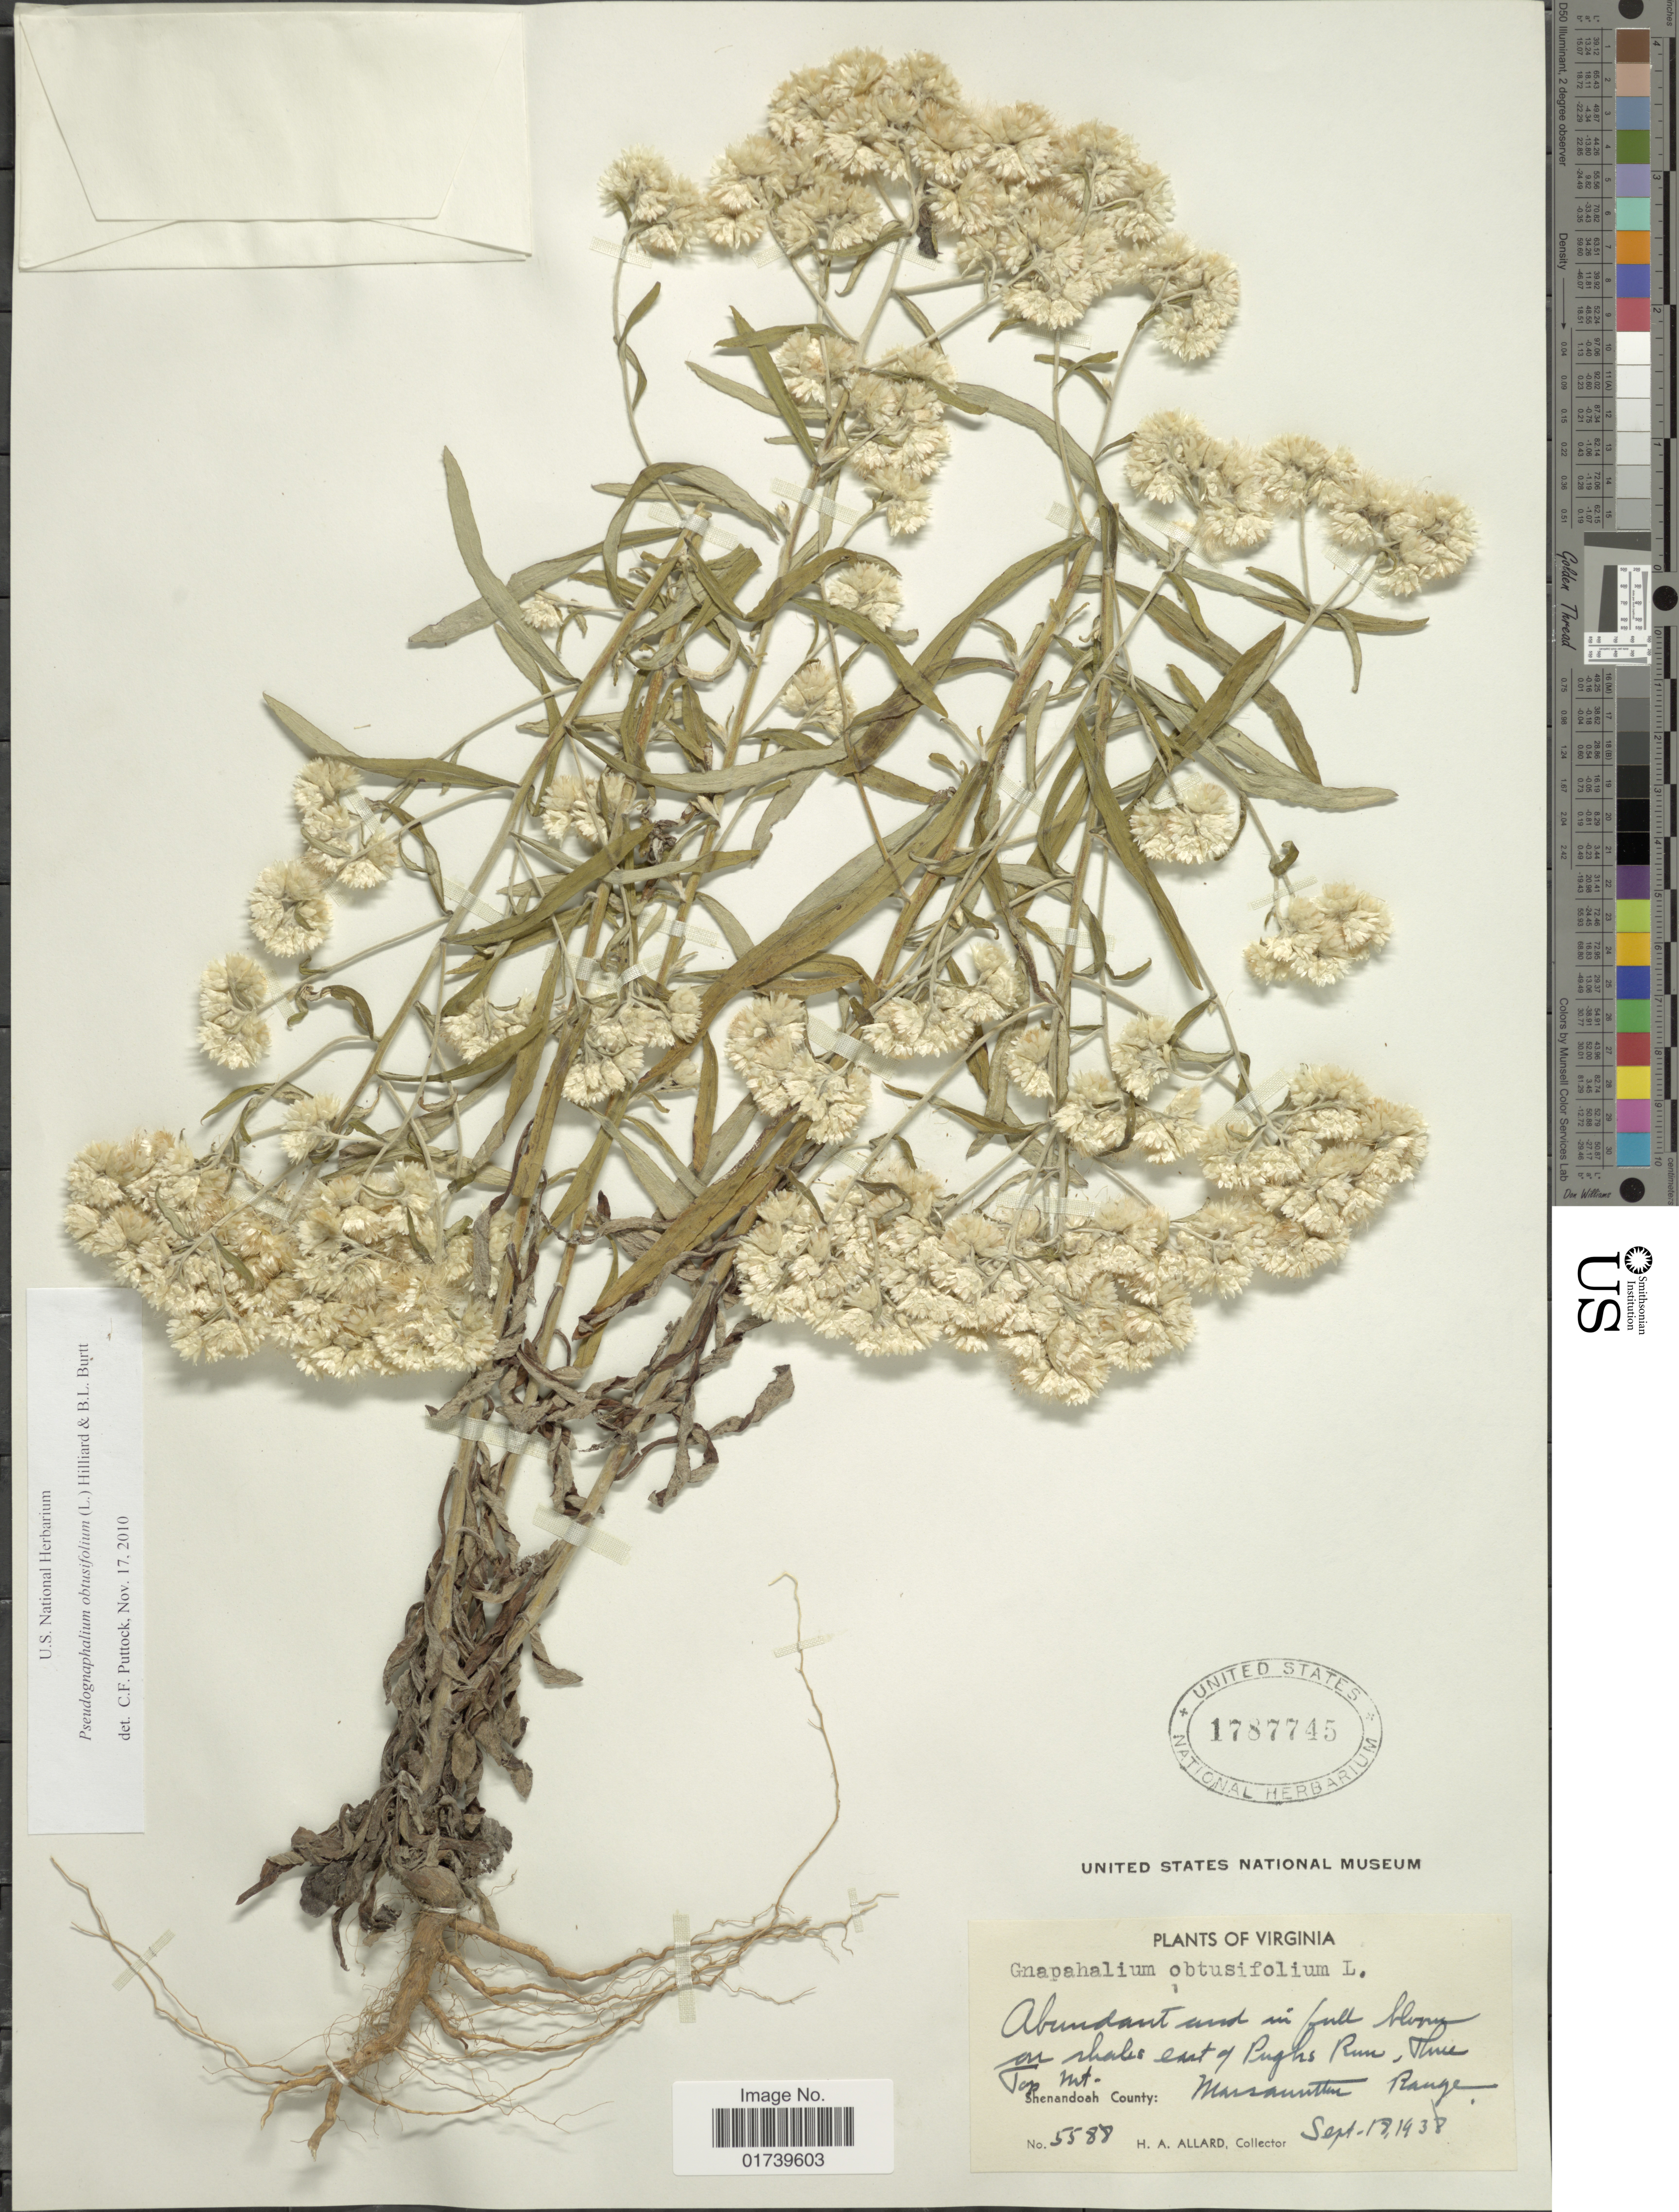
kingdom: Plantae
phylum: Tracheophyta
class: Magnoliopsida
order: Asterales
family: Asteraceae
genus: Pseudognaphalium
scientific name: Pseudognaphalium obtusifolium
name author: (L.) Hilliard & B.L. Burtt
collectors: H. A. Allard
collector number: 5588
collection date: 1938-09-18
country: United States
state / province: Virginia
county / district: Shenandoah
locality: Shenandoah County: Massaunten Range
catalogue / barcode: US 1787745